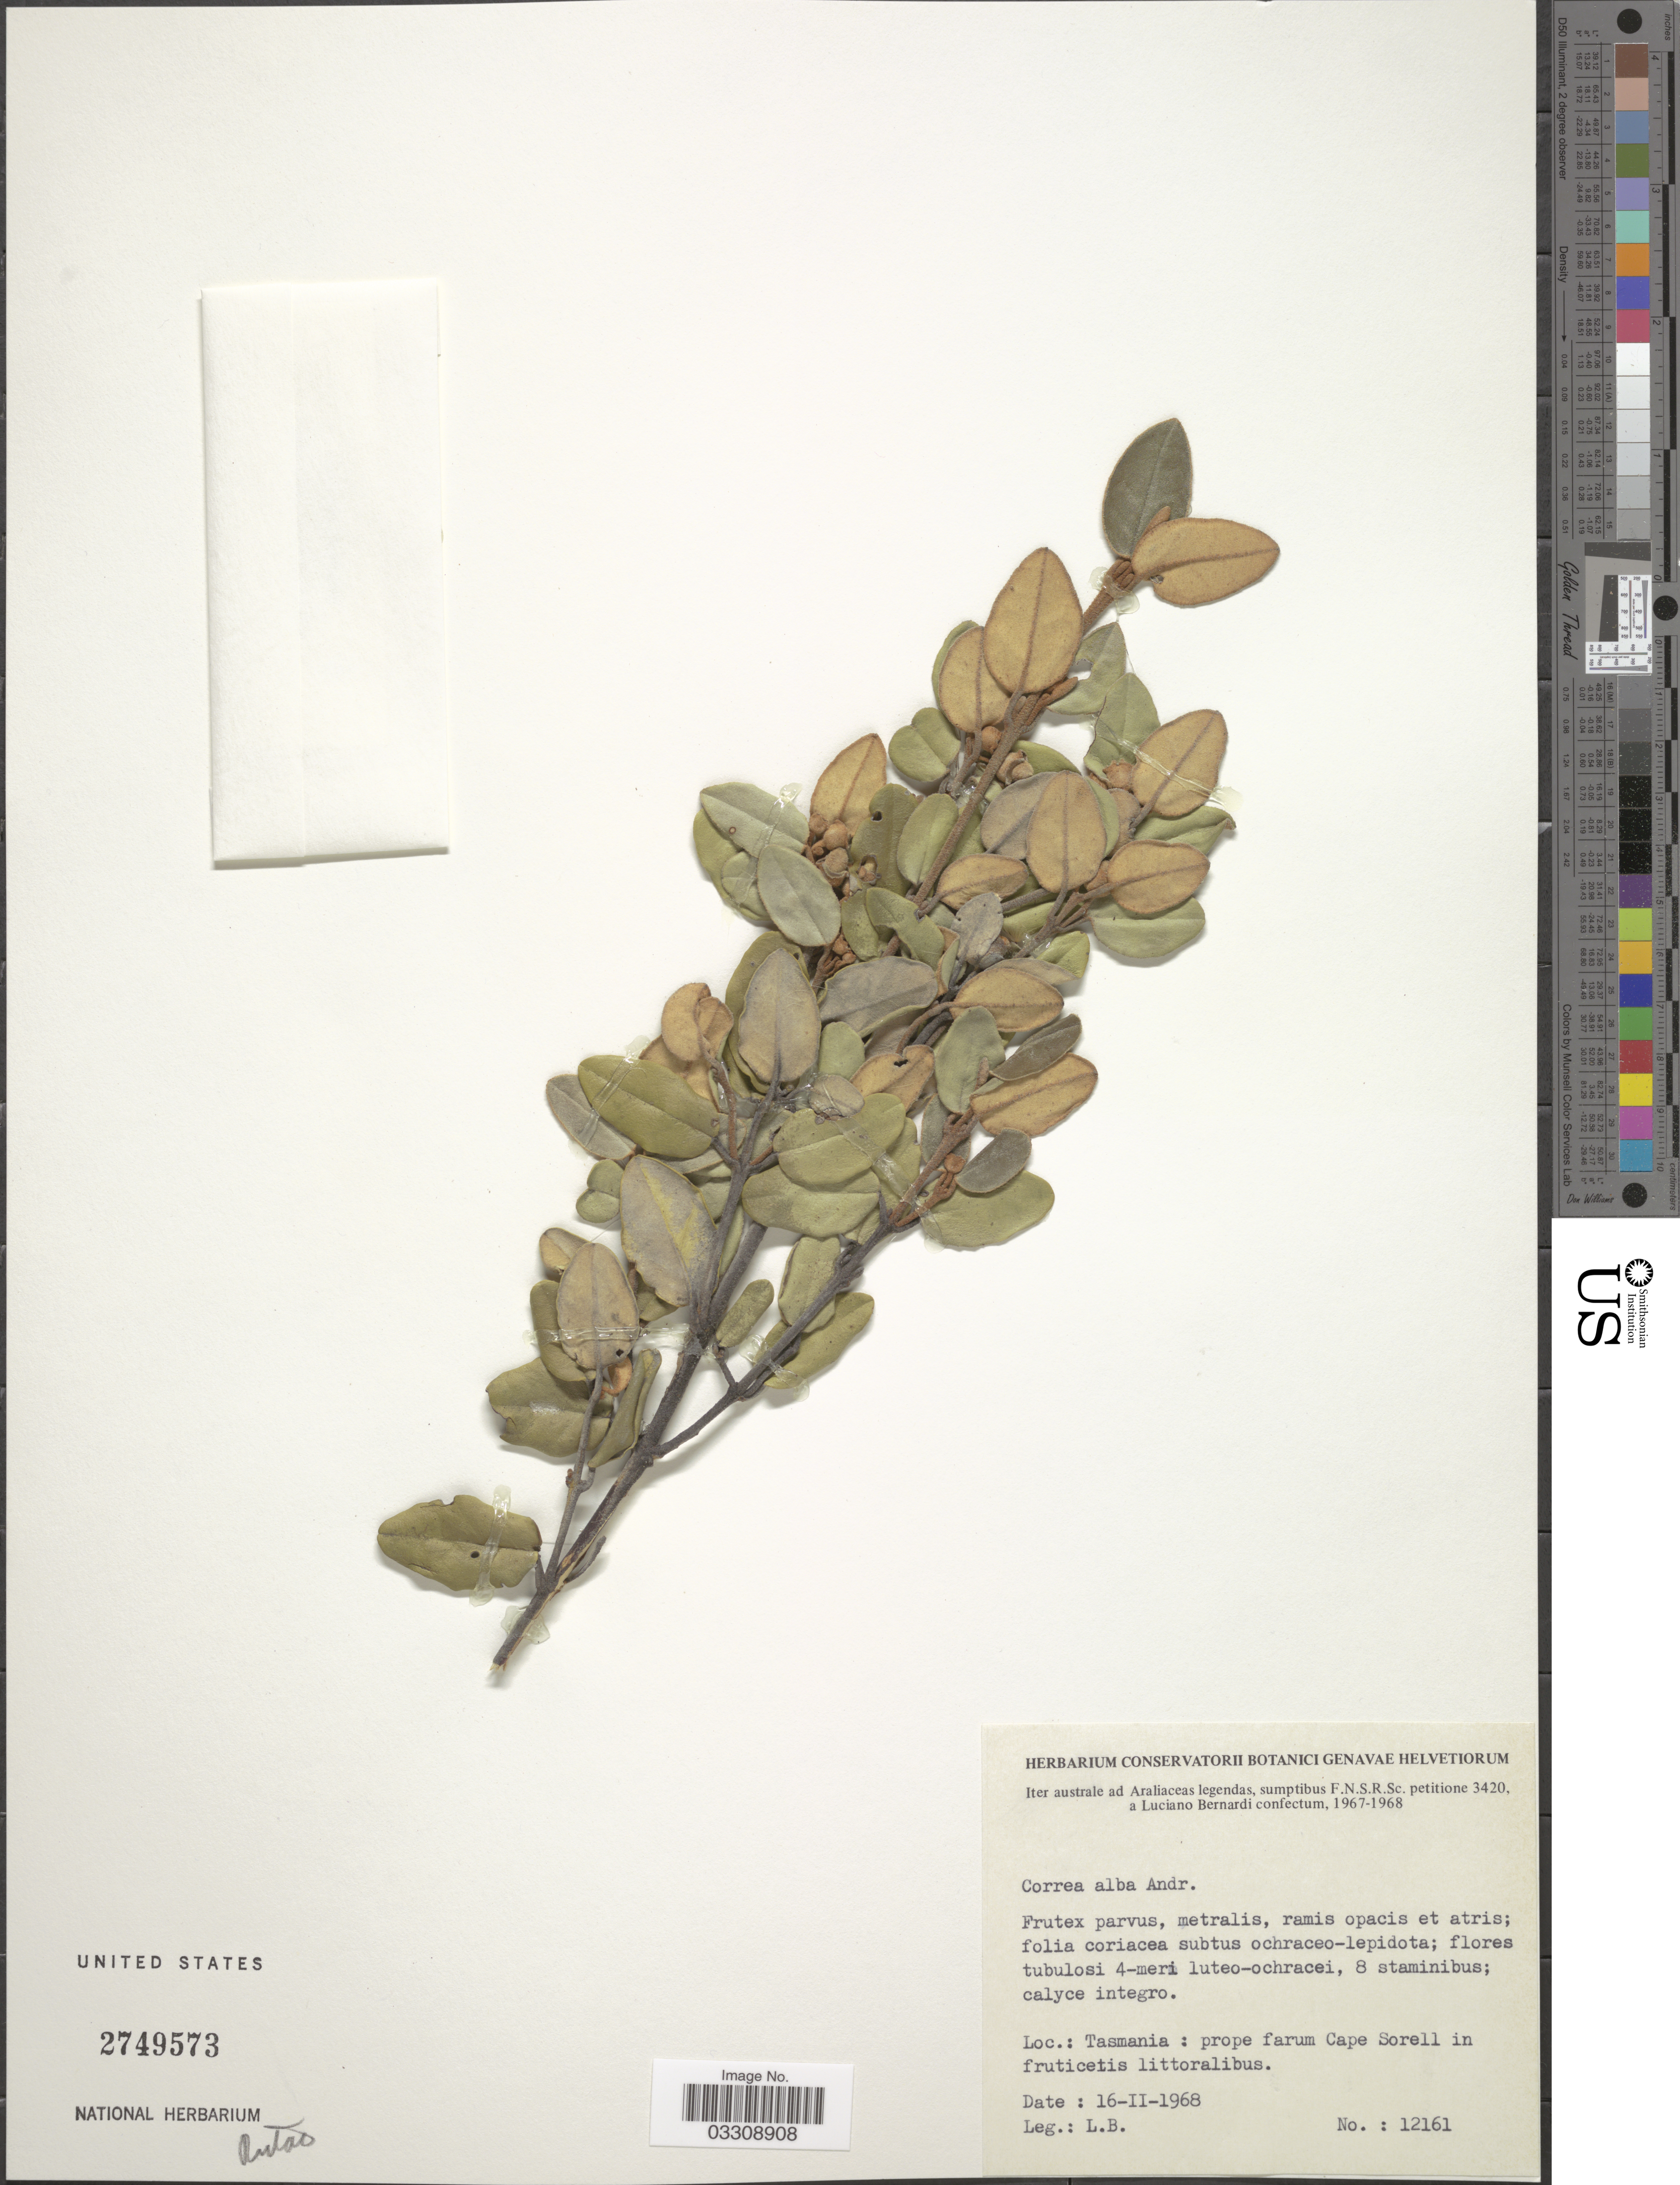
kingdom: Plantae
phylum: Tracheophyta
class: Magnoliopsida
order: Sapindales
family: Rutaceae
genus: Correa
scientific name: Correa alba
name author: Andrews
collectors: L. Bernardi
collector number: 12161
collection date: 1968-02-16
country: Australia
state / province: Tasmania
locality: Prope farum Cape Sorell in fruticetis littoralibus.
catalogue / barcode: US 2749573